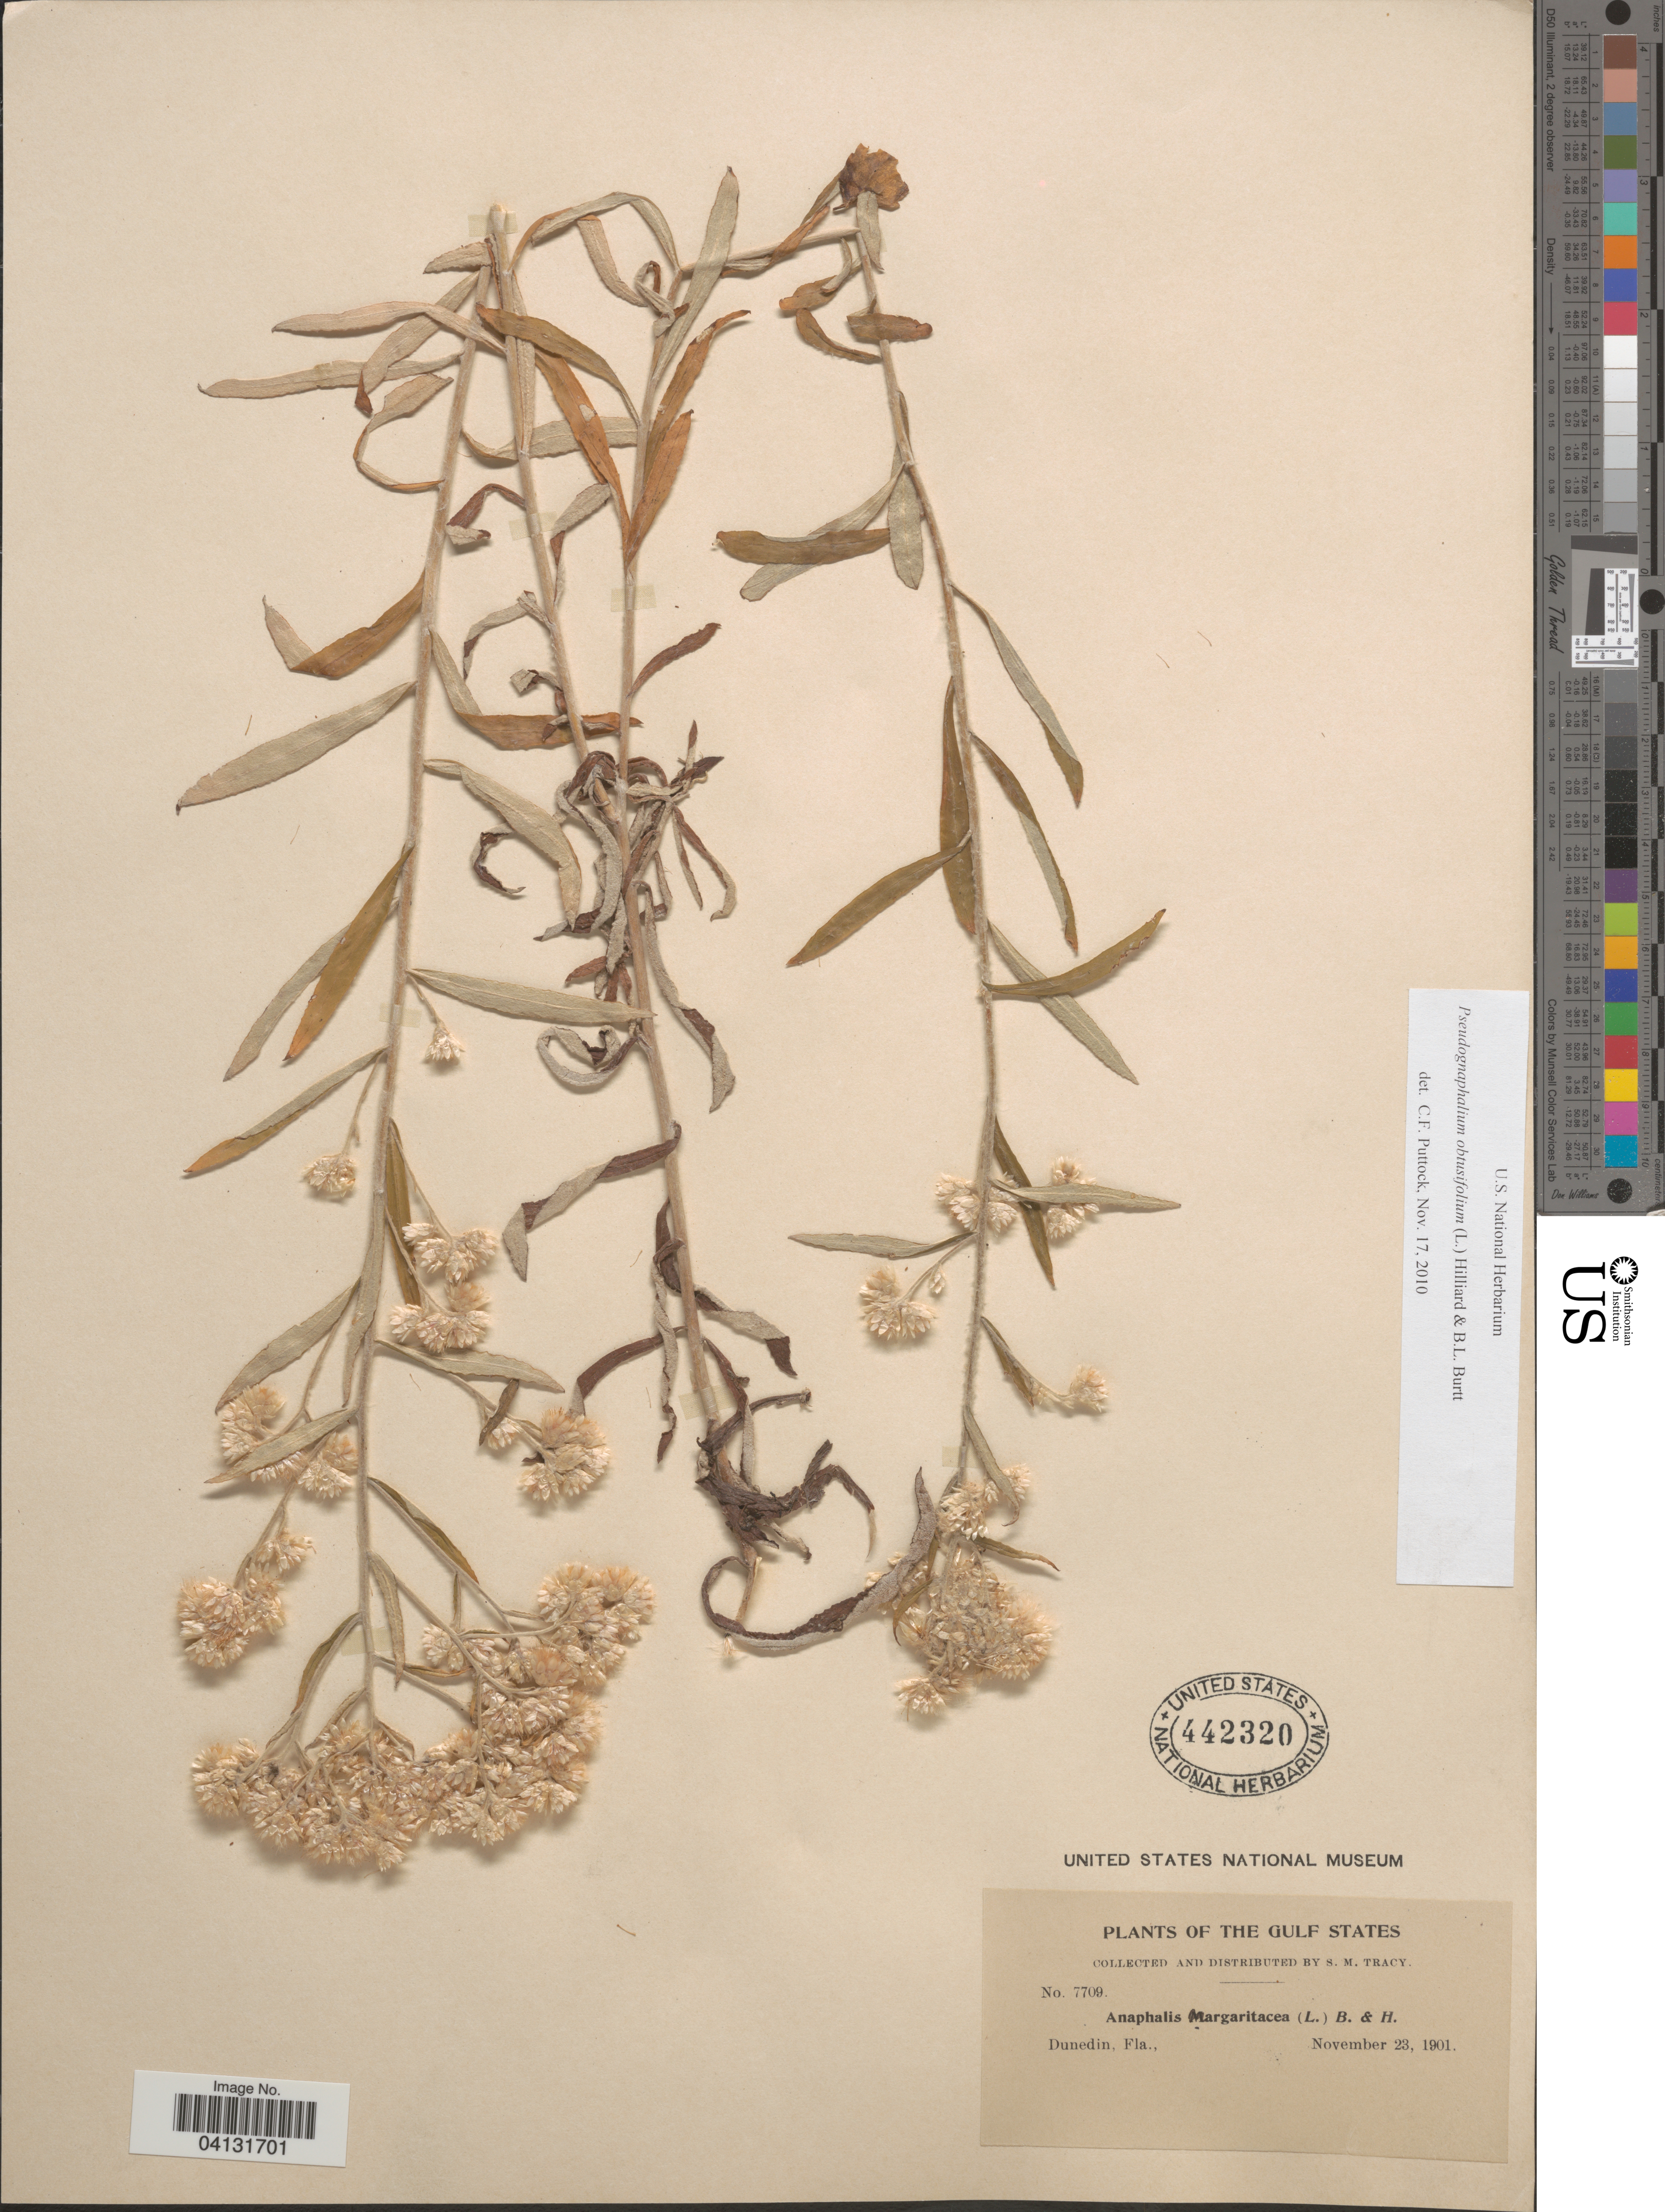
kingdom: Plantae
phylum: Tracheophyta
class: Magnoliopsida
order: Asterales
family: Asteraceae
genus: Pseudognaphalium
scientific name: Pseudognaphalium obtusifolium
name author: (L.) Hilliard & B.L. Burtt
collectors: S. M. Tracy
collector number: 7709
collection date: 1901-11-23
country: United States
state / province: Florida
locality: The Gulf States. Dunedin.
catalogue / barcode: US 442320